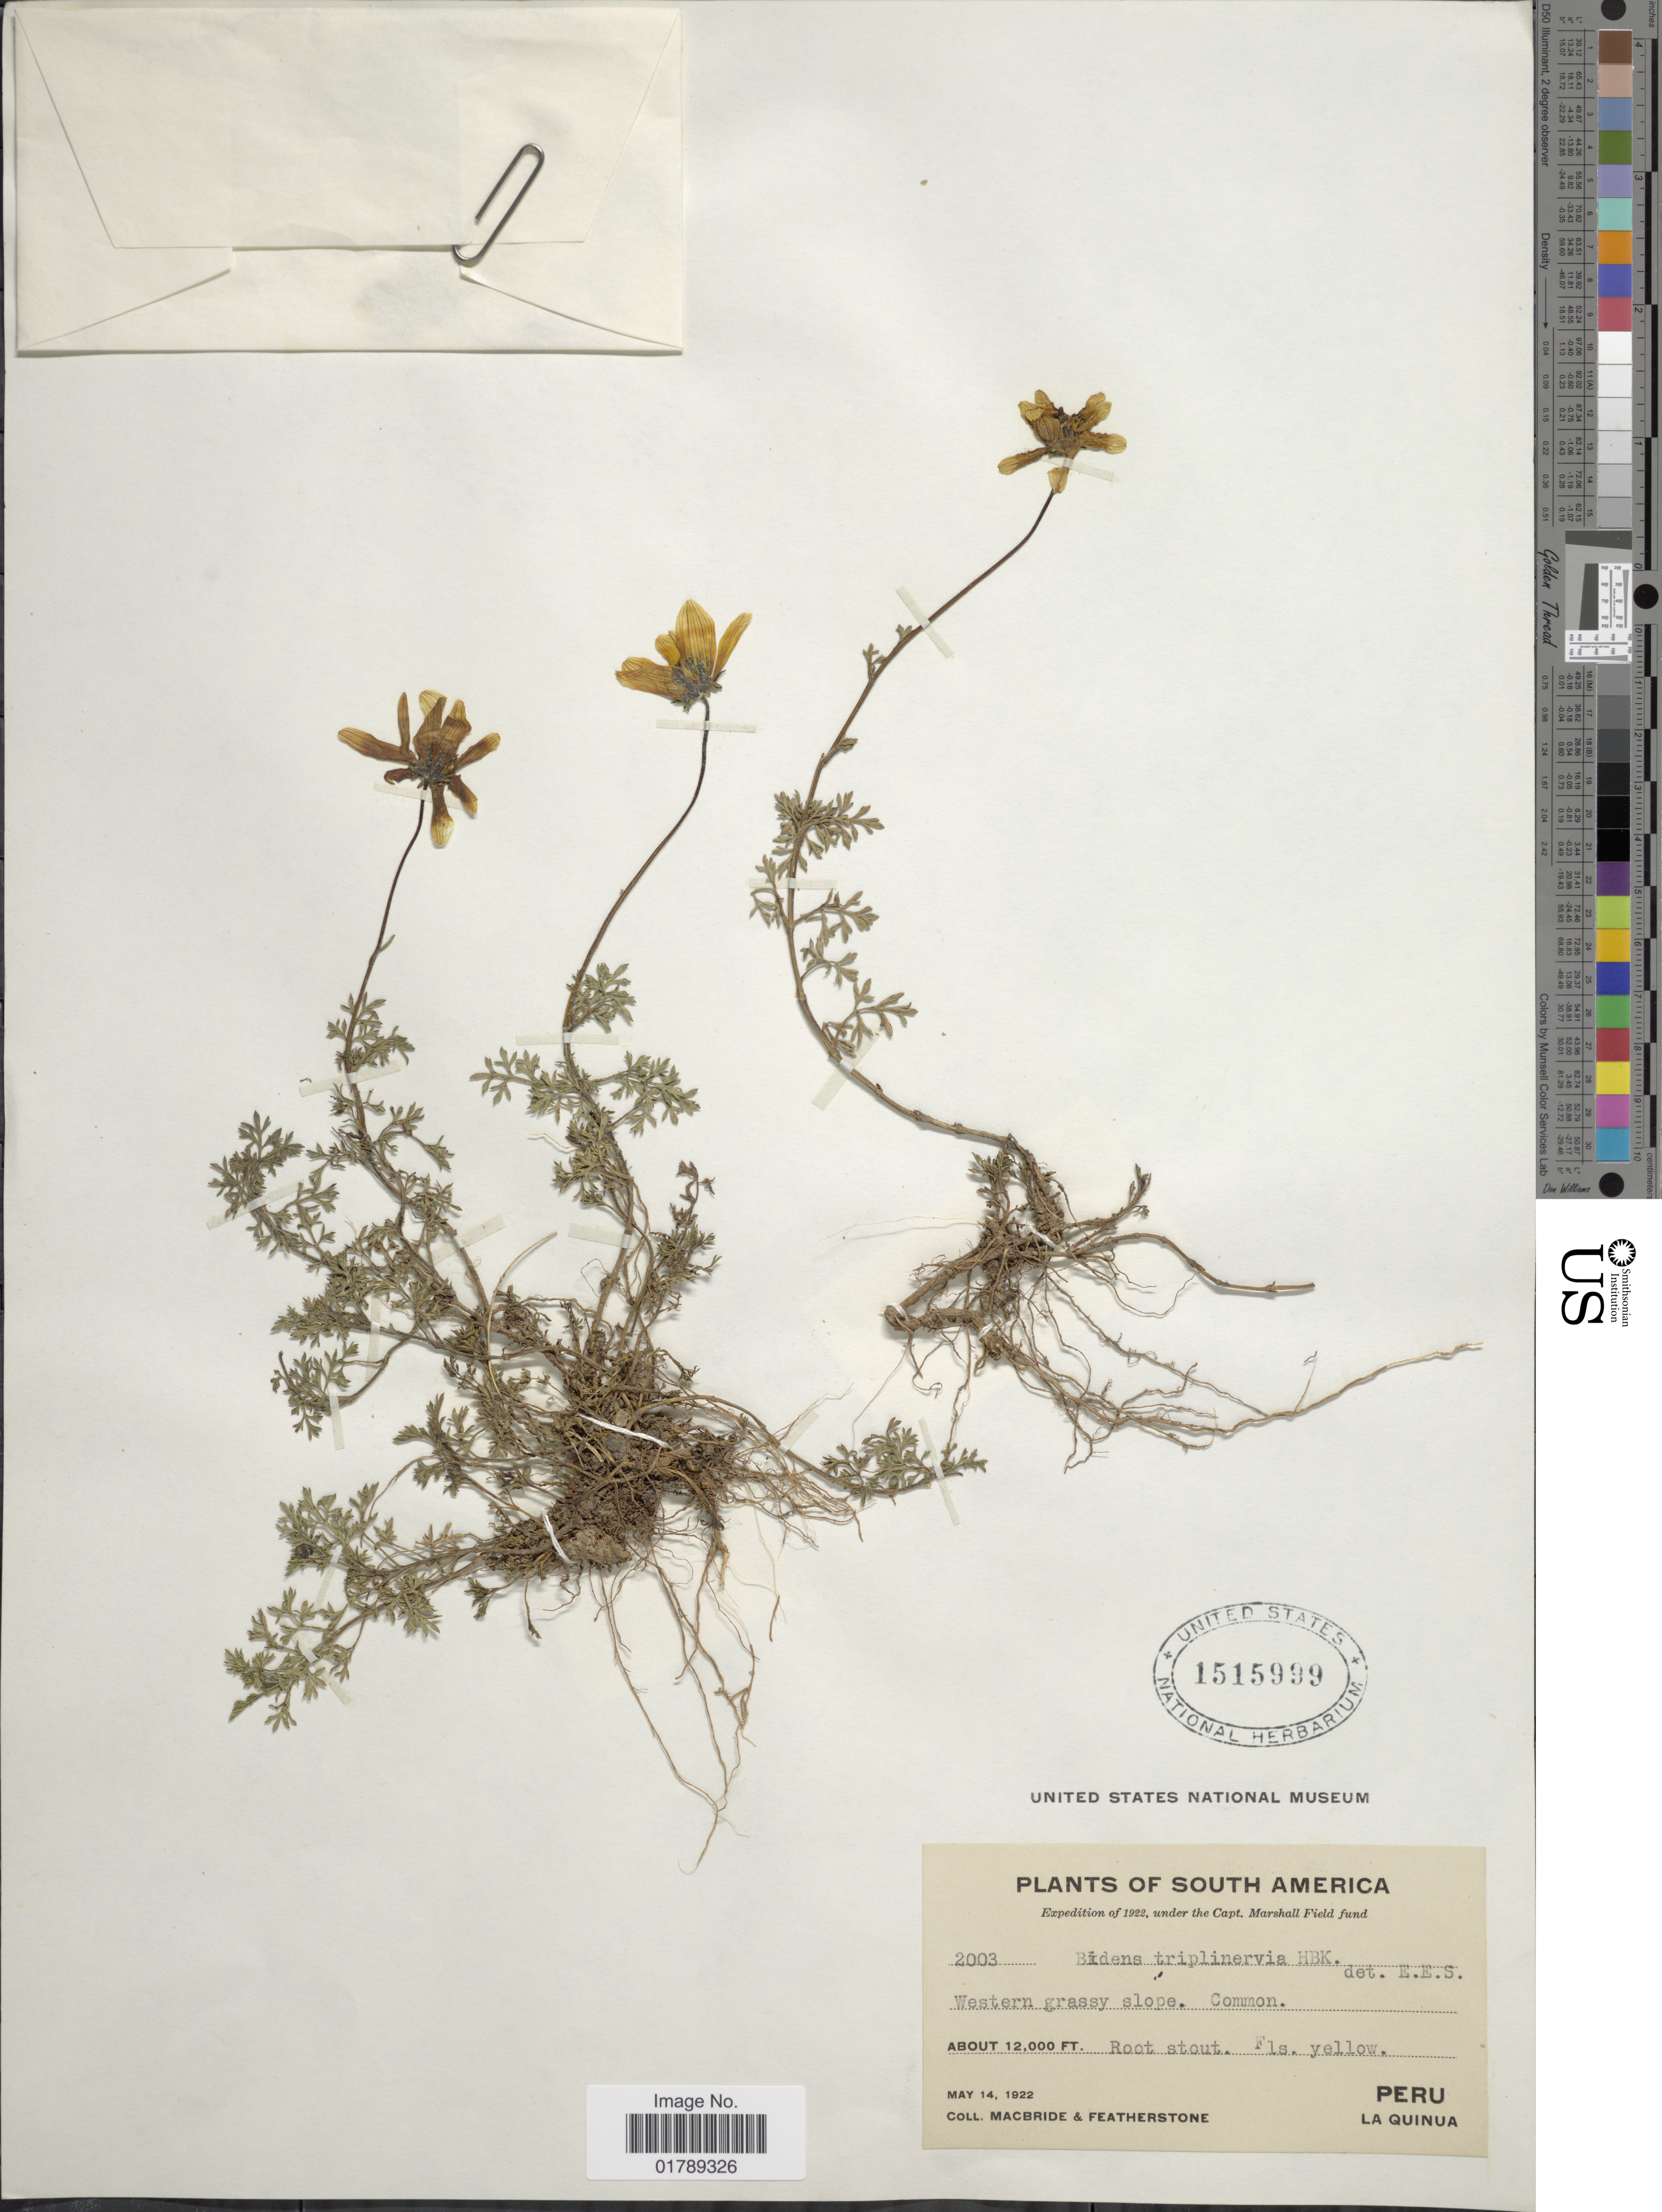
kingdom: Plantae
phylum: Tracheophyta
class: Magnoliopsida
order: Asterales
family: Asteraceae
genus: Bidens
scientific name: Bidens triplinervia var. macrantha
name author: (Wedd.) Sherff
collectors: Macbride, -- & -. Featherstone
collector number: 2003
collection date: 1922-05-14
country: Peru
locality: La Quinua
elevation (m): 3658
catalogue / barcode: US 1515999